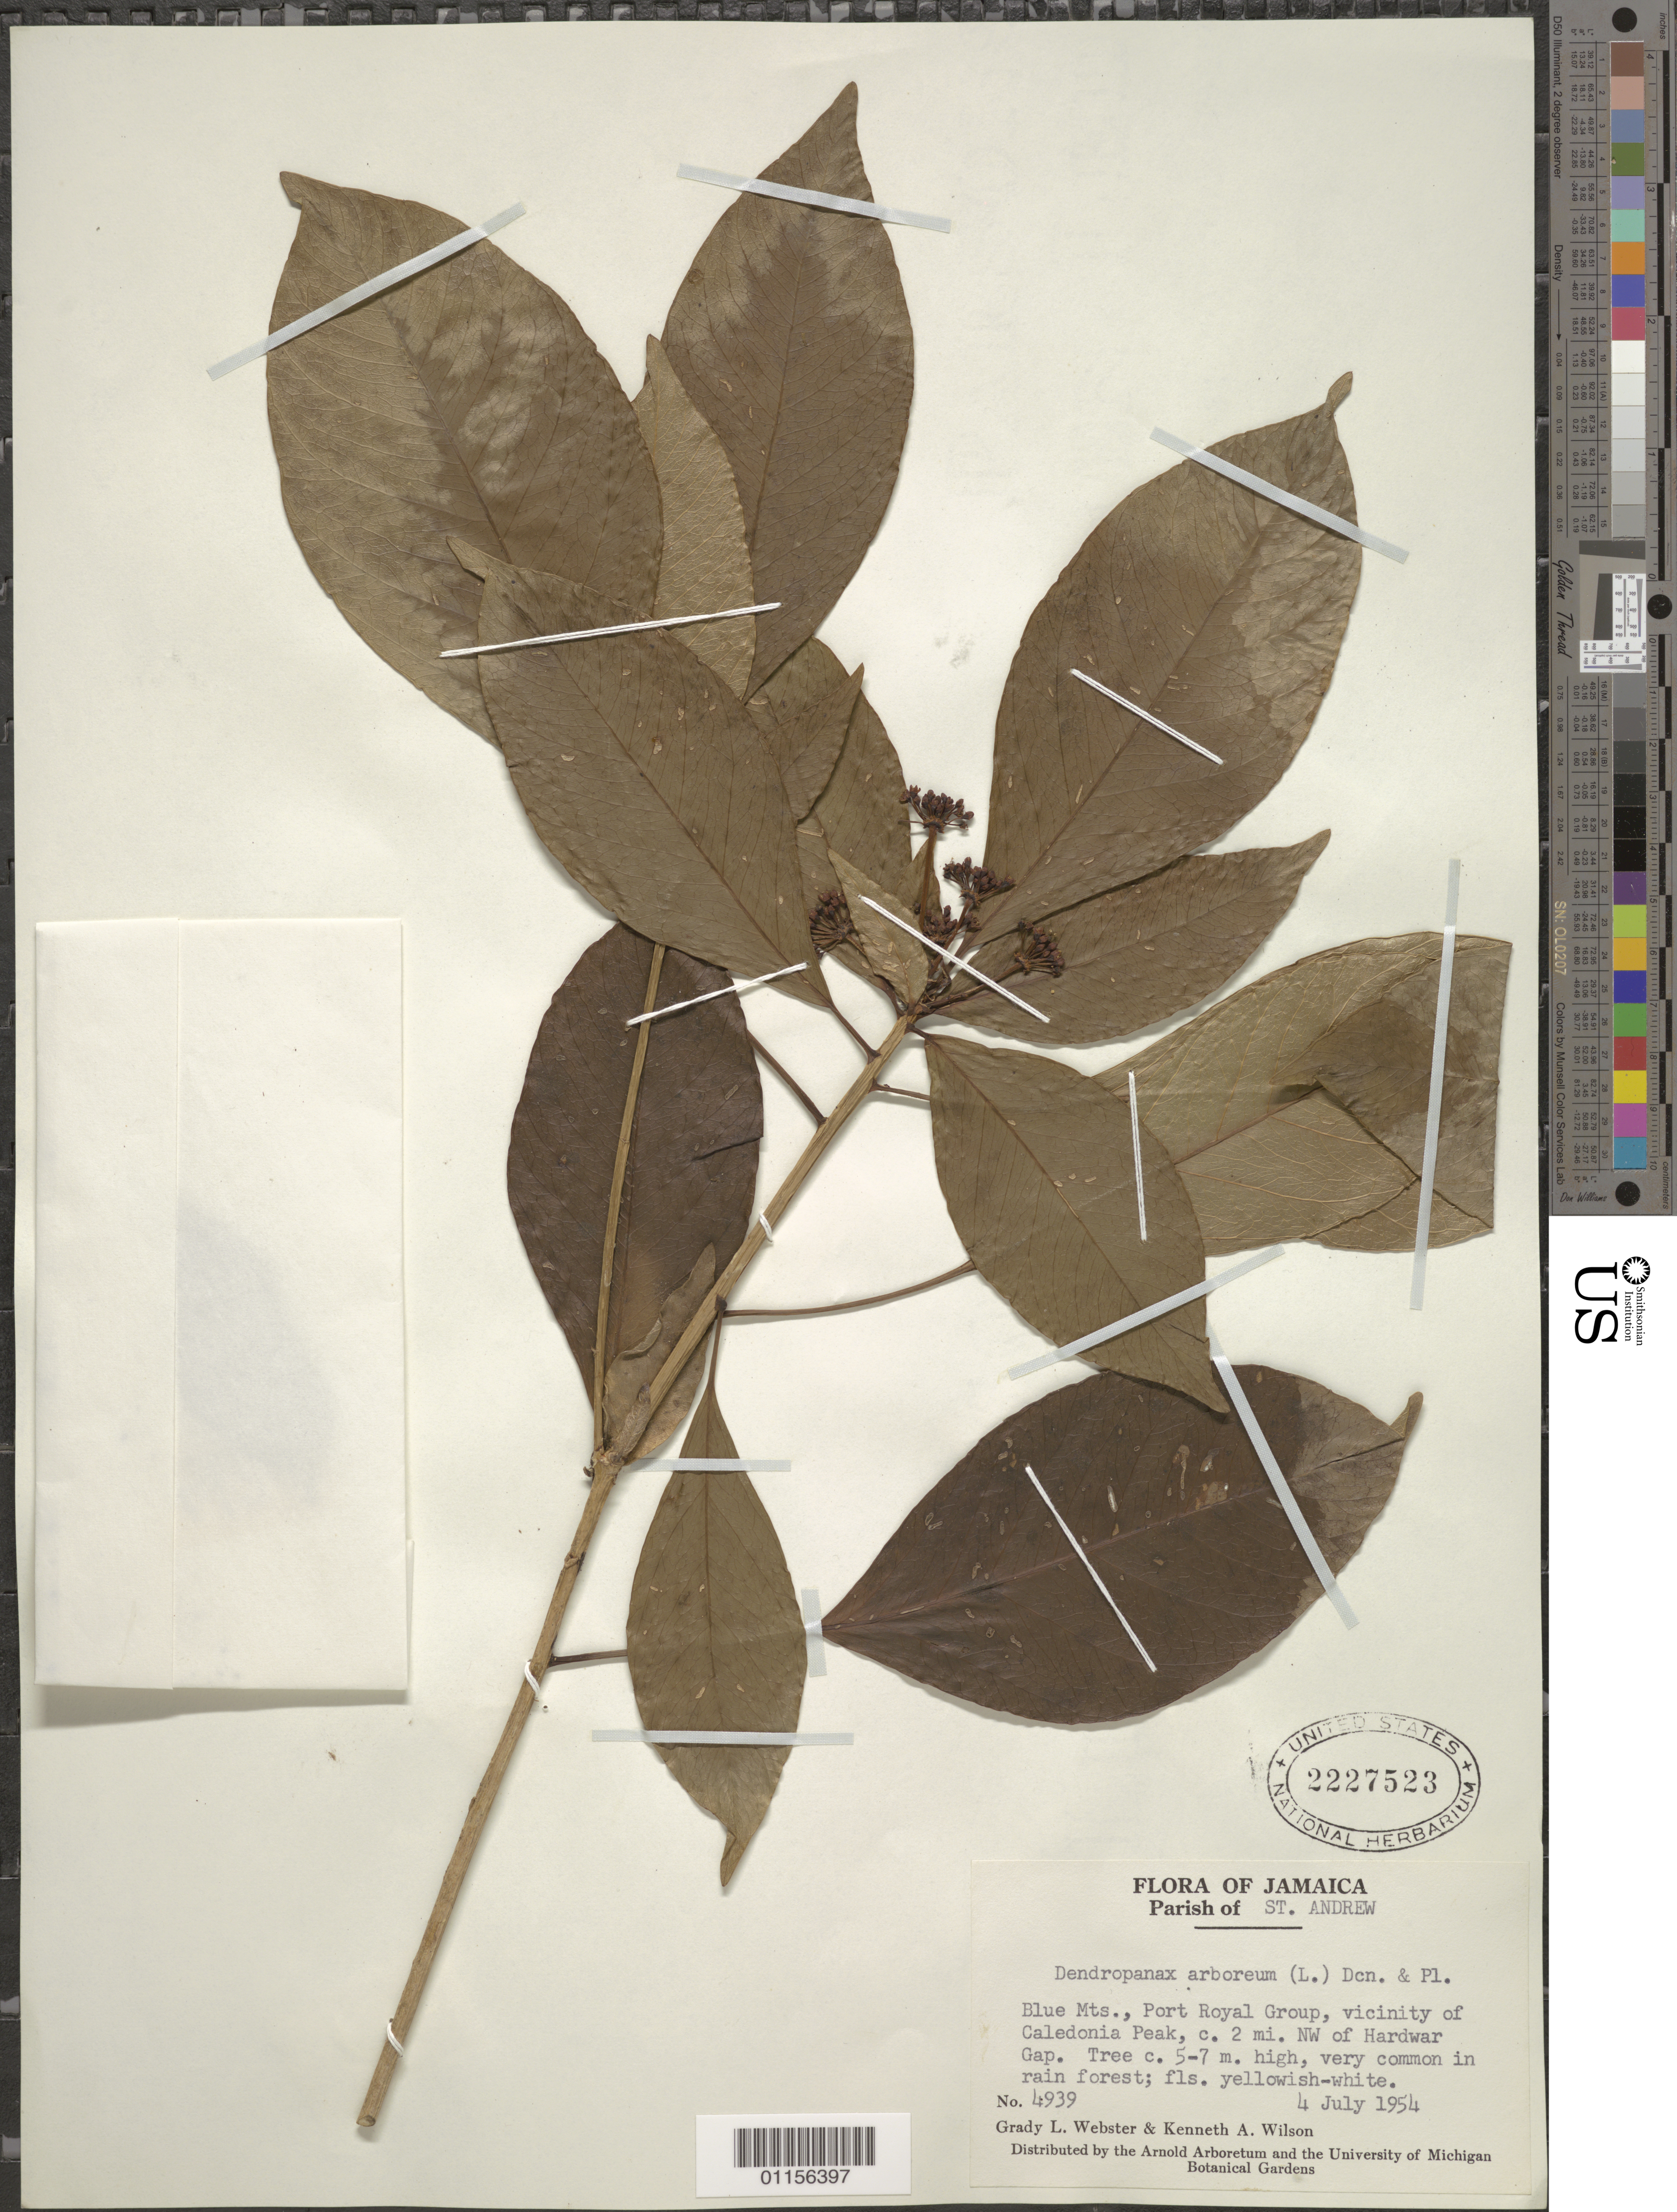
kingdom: Plantae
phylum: Tracheophyta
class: Magnoliopsida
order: Apiales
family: Araliaceae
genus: Dendropanax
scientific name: Dendropanax arboreus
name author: (L.) Decne. & Planch.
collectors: G. L. Webster & K. A. Wilson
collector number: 4939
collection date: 1954-07-04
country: Jamaica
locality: Parish of St Andrew. Blue Mts., Port Royal Group, vicinity of Caledonia Peak, c 2 mi NW of Hardwar Gap.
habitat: Tree, very common in rain forest.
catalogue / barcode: US 2227523